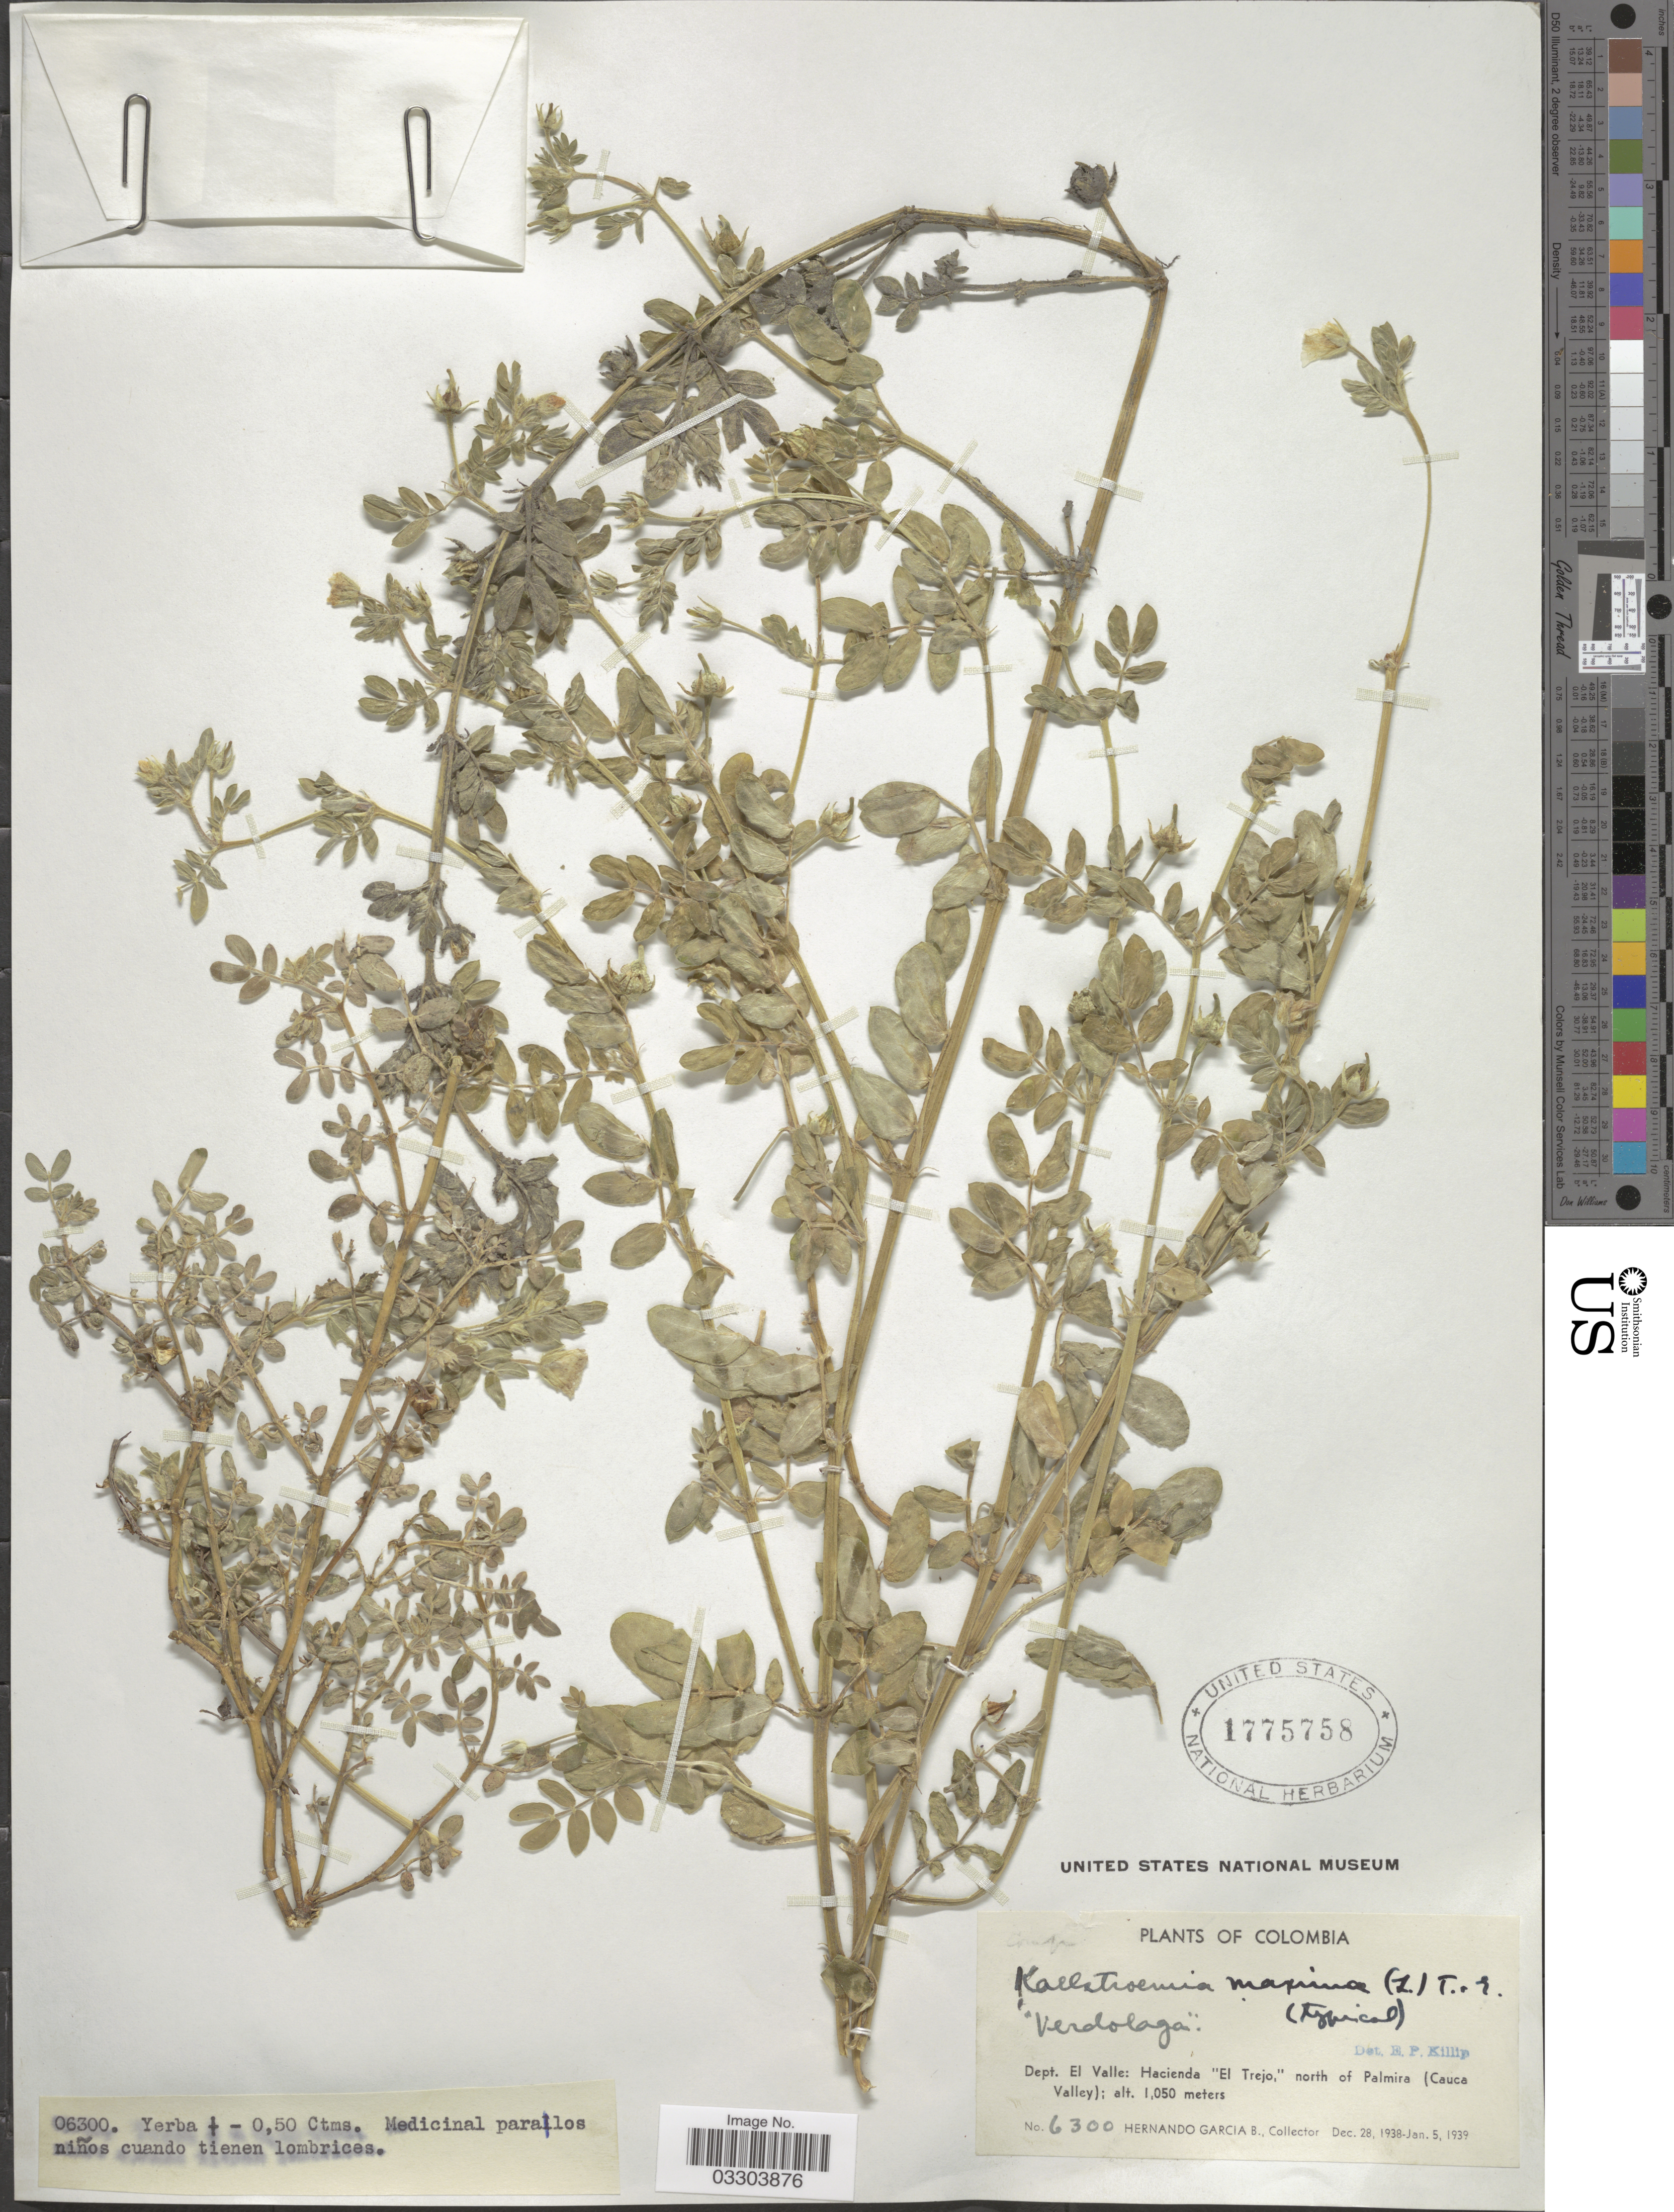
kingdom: Plantae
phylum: Tracheophyta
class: Magnoliopsida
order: Zygophyllales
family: Zygophyllaceae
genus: Kallstroemia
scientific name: Kallstroemia maxima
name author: (L.) Hook. & Arn.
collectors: H. García Barriga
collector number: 6300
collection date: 1938-12-28/1939-01-05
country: Colombia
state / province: Valle del Cauca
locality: Dept. El Valle: Hacienda "El Trejo", north of Palmira (Cauca Valley). Yerba. [unsure placement]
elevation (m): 1050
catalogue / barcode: US 1775758